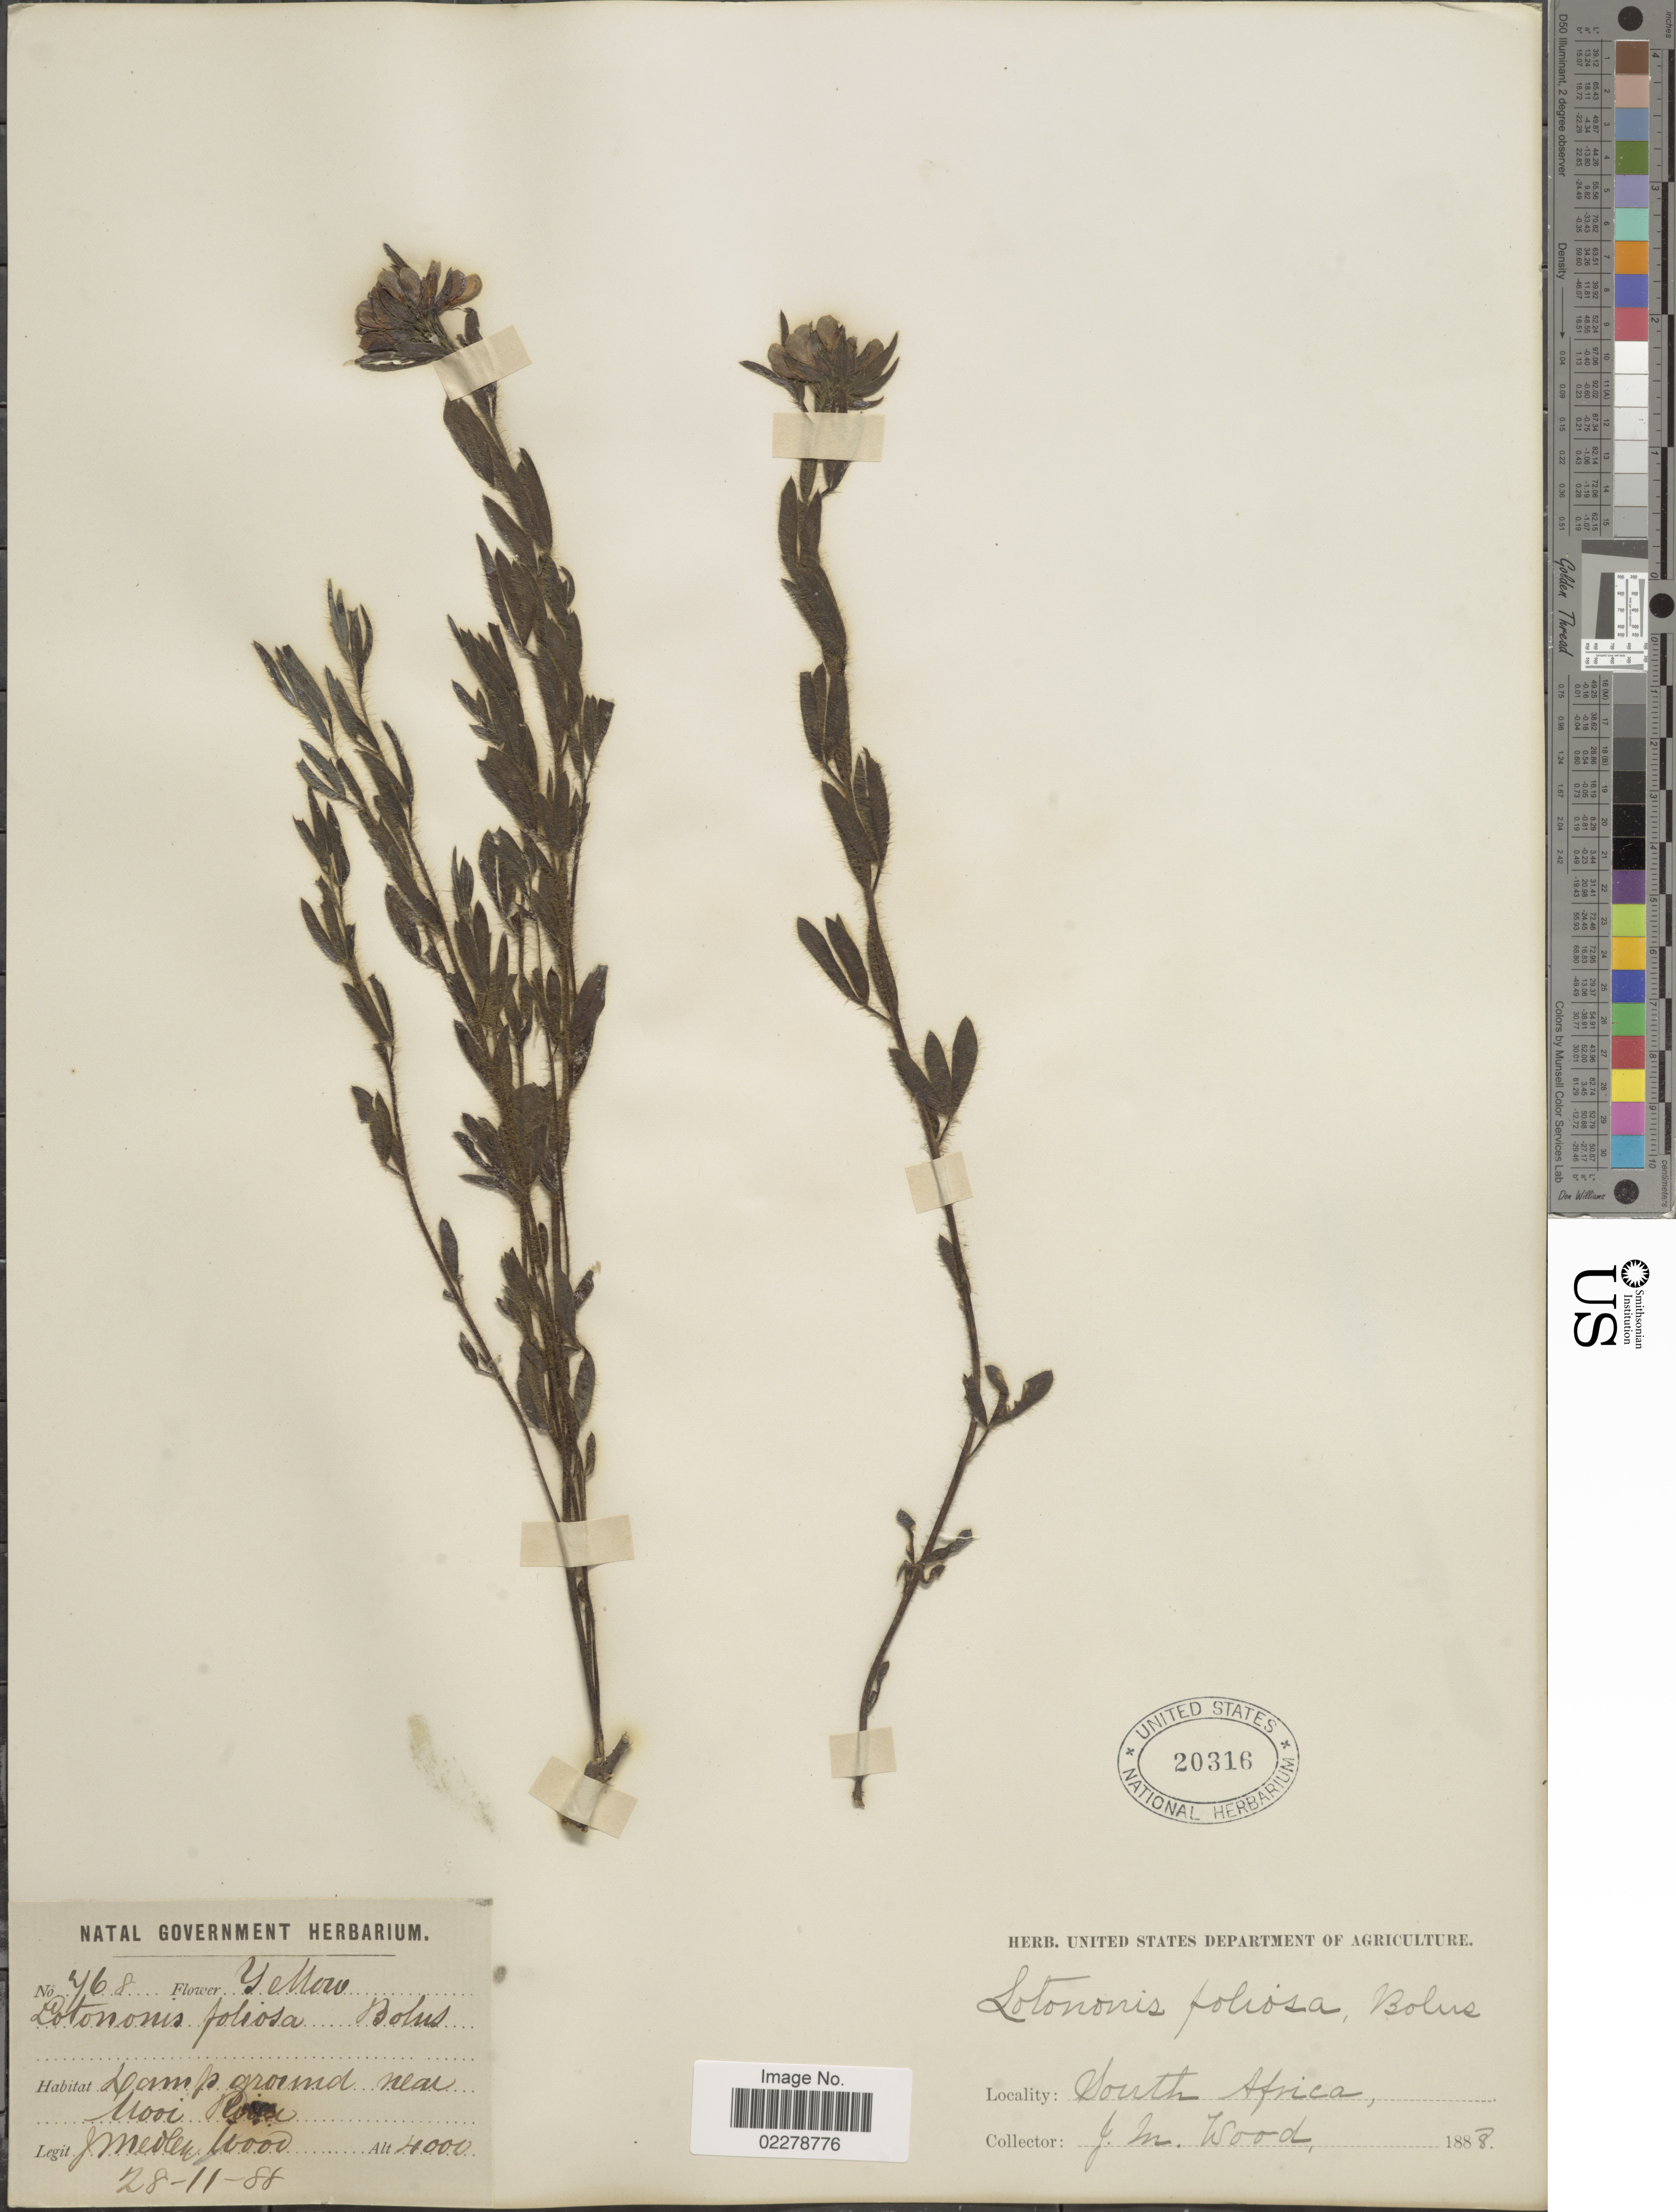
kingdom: Plantae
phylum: Tracheophyta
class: Magnoliopsida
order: Fabales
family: Fabaceae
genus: Lotononis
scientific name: Lotononis foliosa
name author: Bolus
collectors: J. M. Wood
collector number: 768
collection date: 1888-11-28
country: South Africa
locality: Camp ground near Mooi River.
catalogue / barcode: US 20316